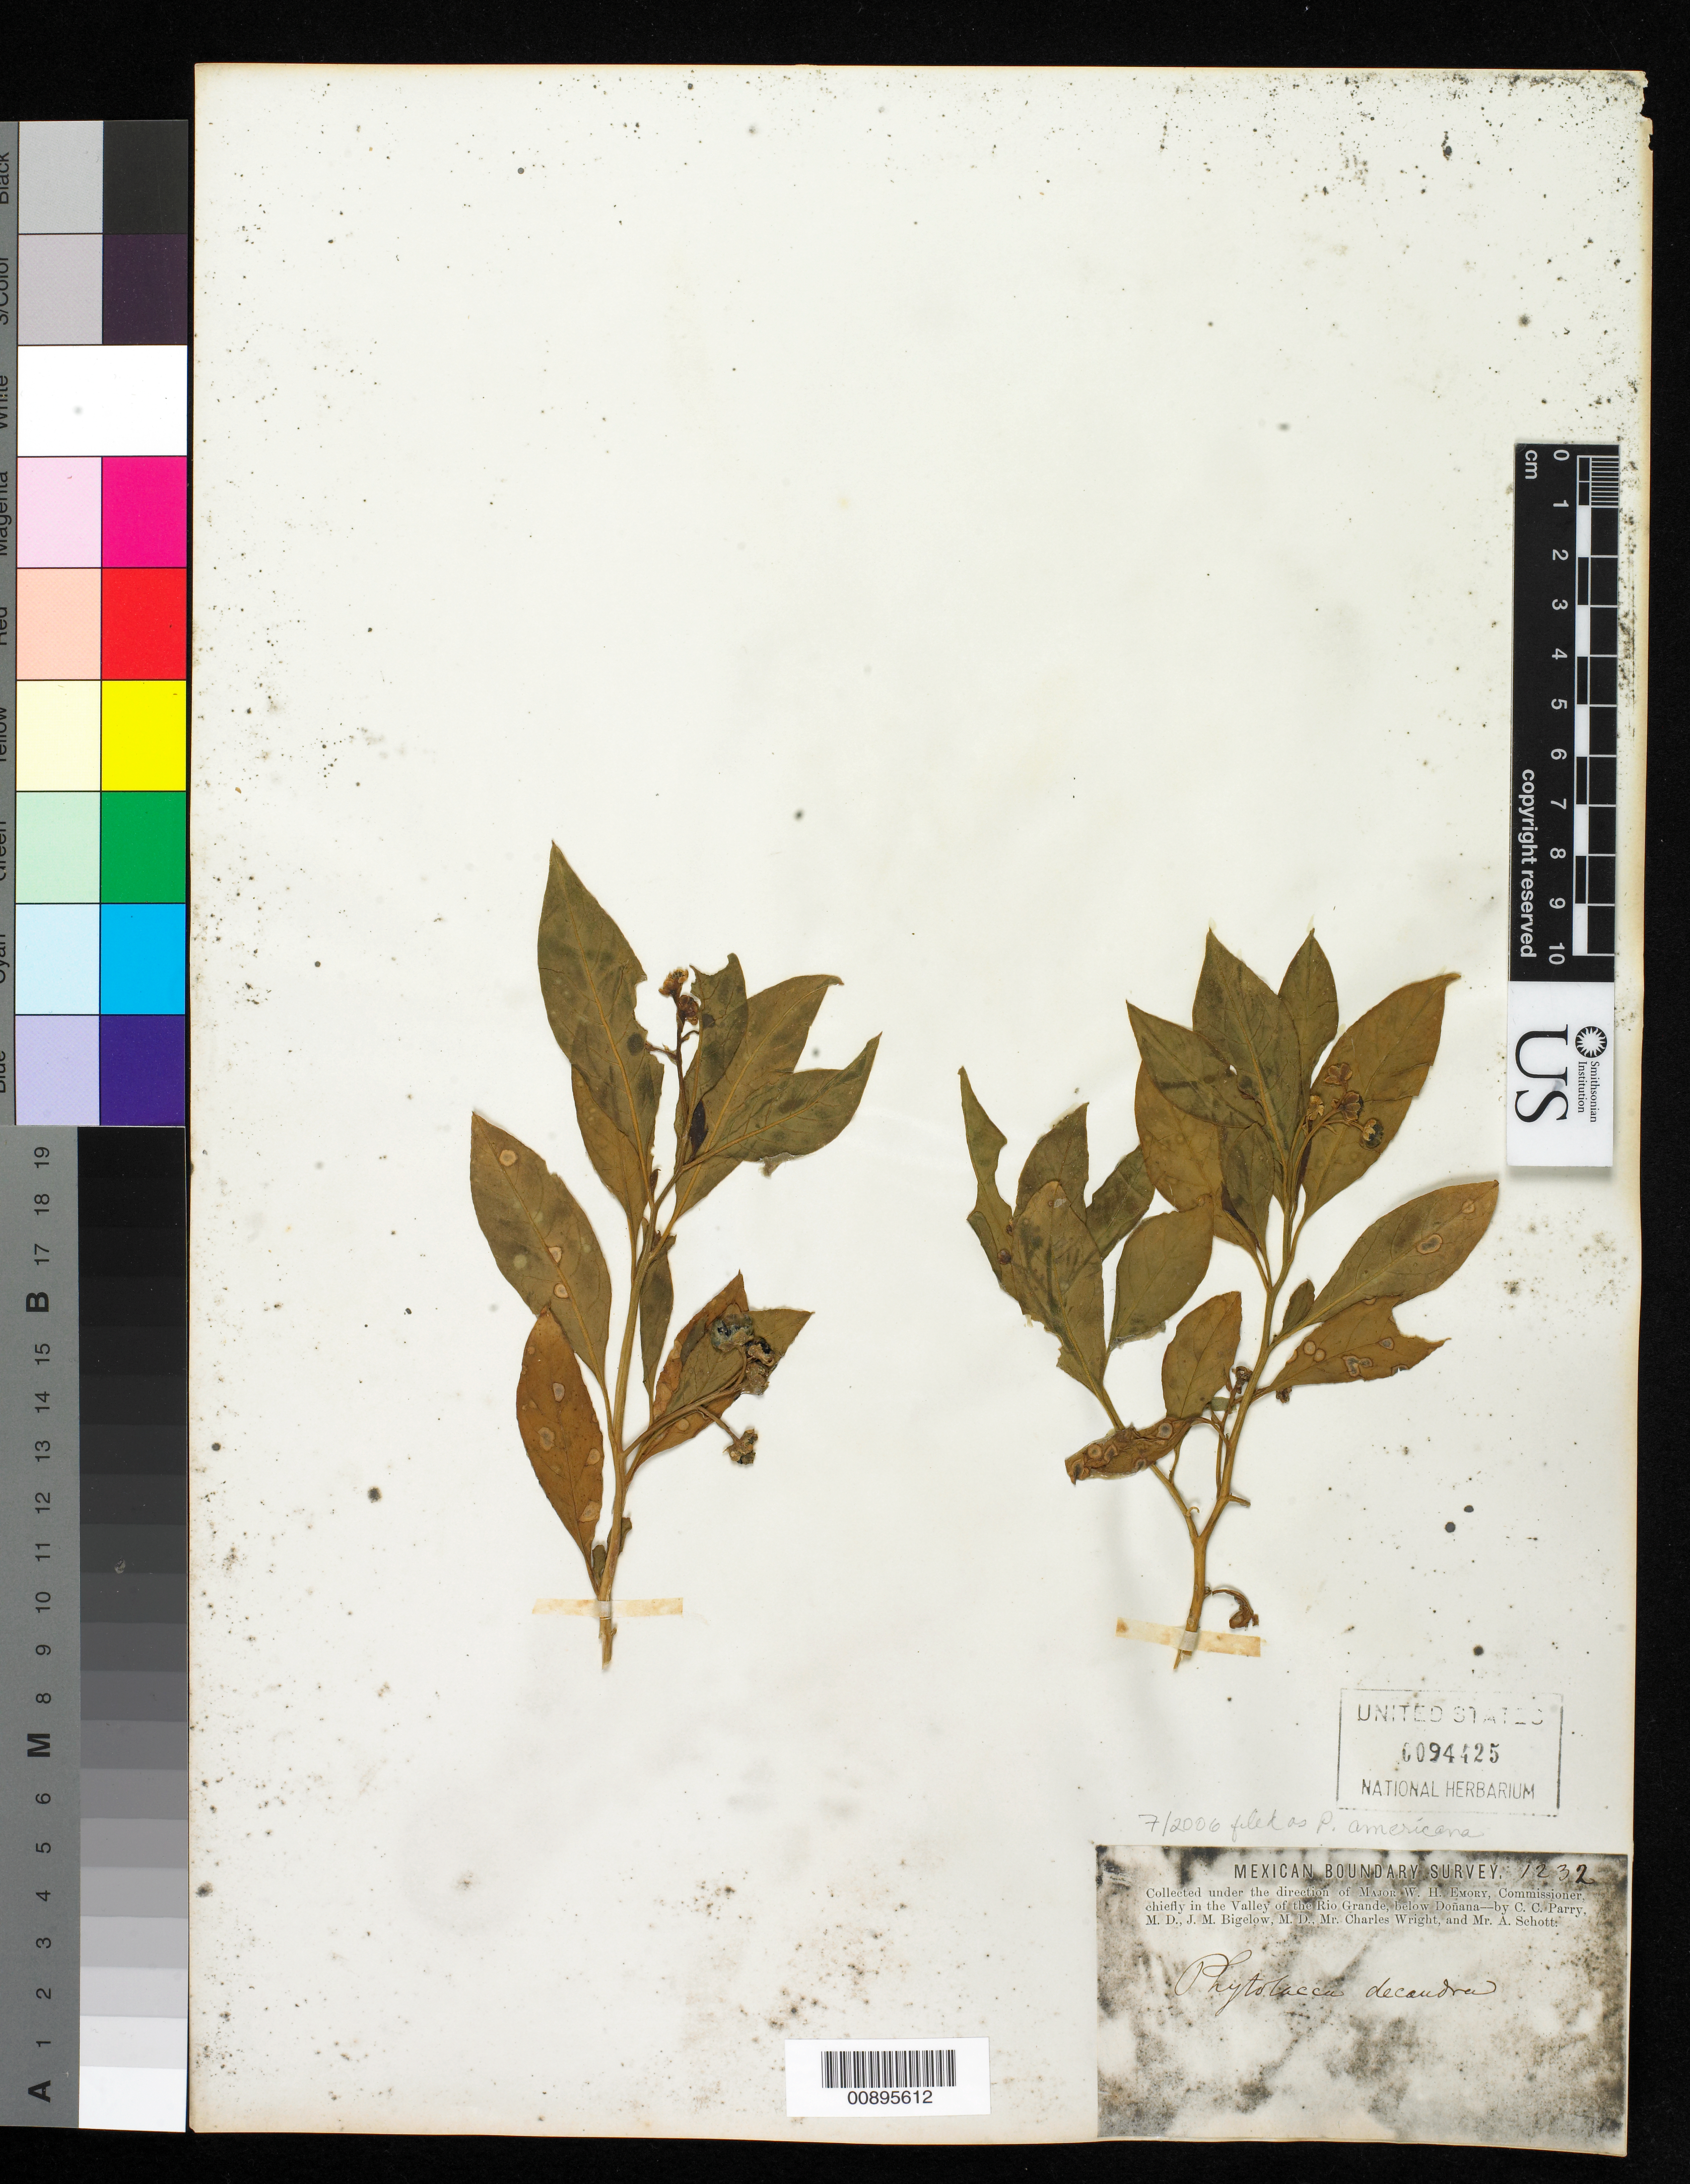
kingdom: Plantae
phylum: Tracheophyta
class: Magnoliopsida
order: Caryophyllales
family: Phytolaccaceae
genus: Phytolacca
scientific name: Phytolacca americana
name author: L.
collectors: C. C. Parry, J. M. Bigelow, C. Wright & A. C. V. Schott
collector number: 1232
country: United States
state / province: New Mexico / Texas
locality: Valley of the Rio Grande, below Doñana.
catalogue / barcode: US 94425